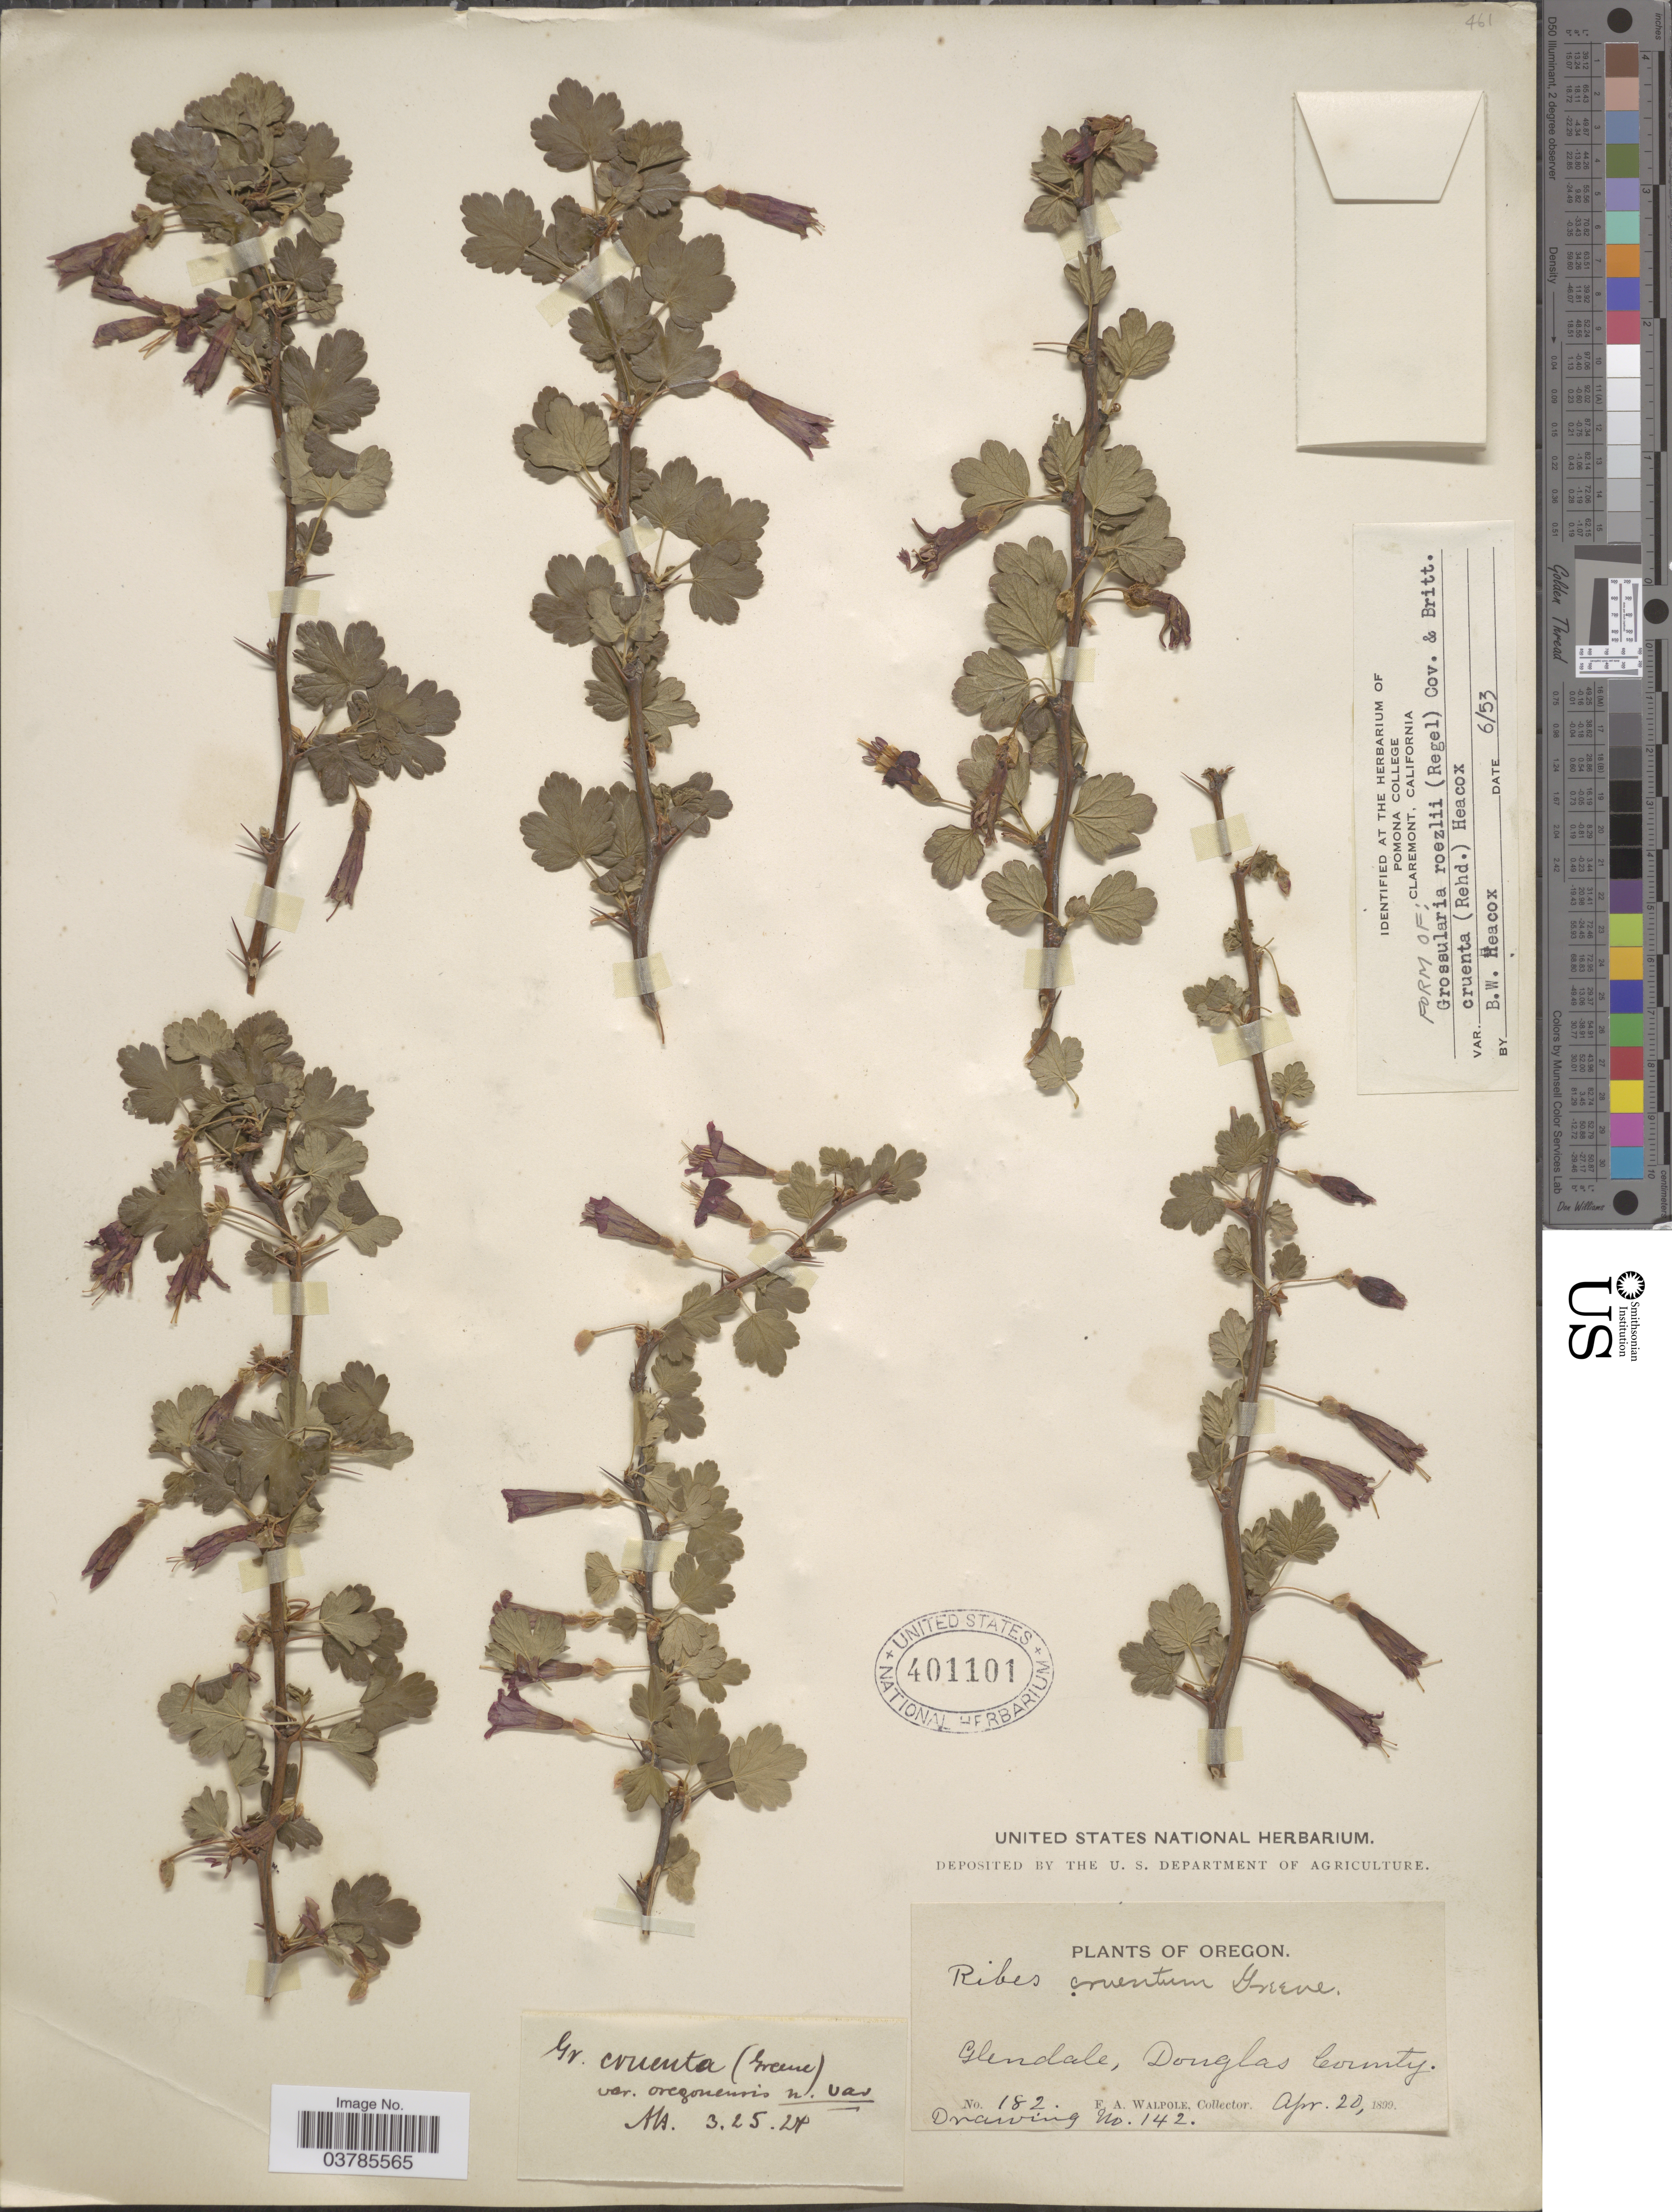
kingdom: Plantae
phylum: Tracheophyta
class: Magnoliopsida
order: Saxifragales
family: Grossulariaceae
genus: Ribes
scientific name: Ribes roezlii var. cruentum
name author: (Greene) Rehder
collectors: F. Walpole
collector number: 182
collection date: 1899-04-20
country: United States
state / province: Oregon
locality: Glendale, Douglas County.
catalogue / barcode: US 401101